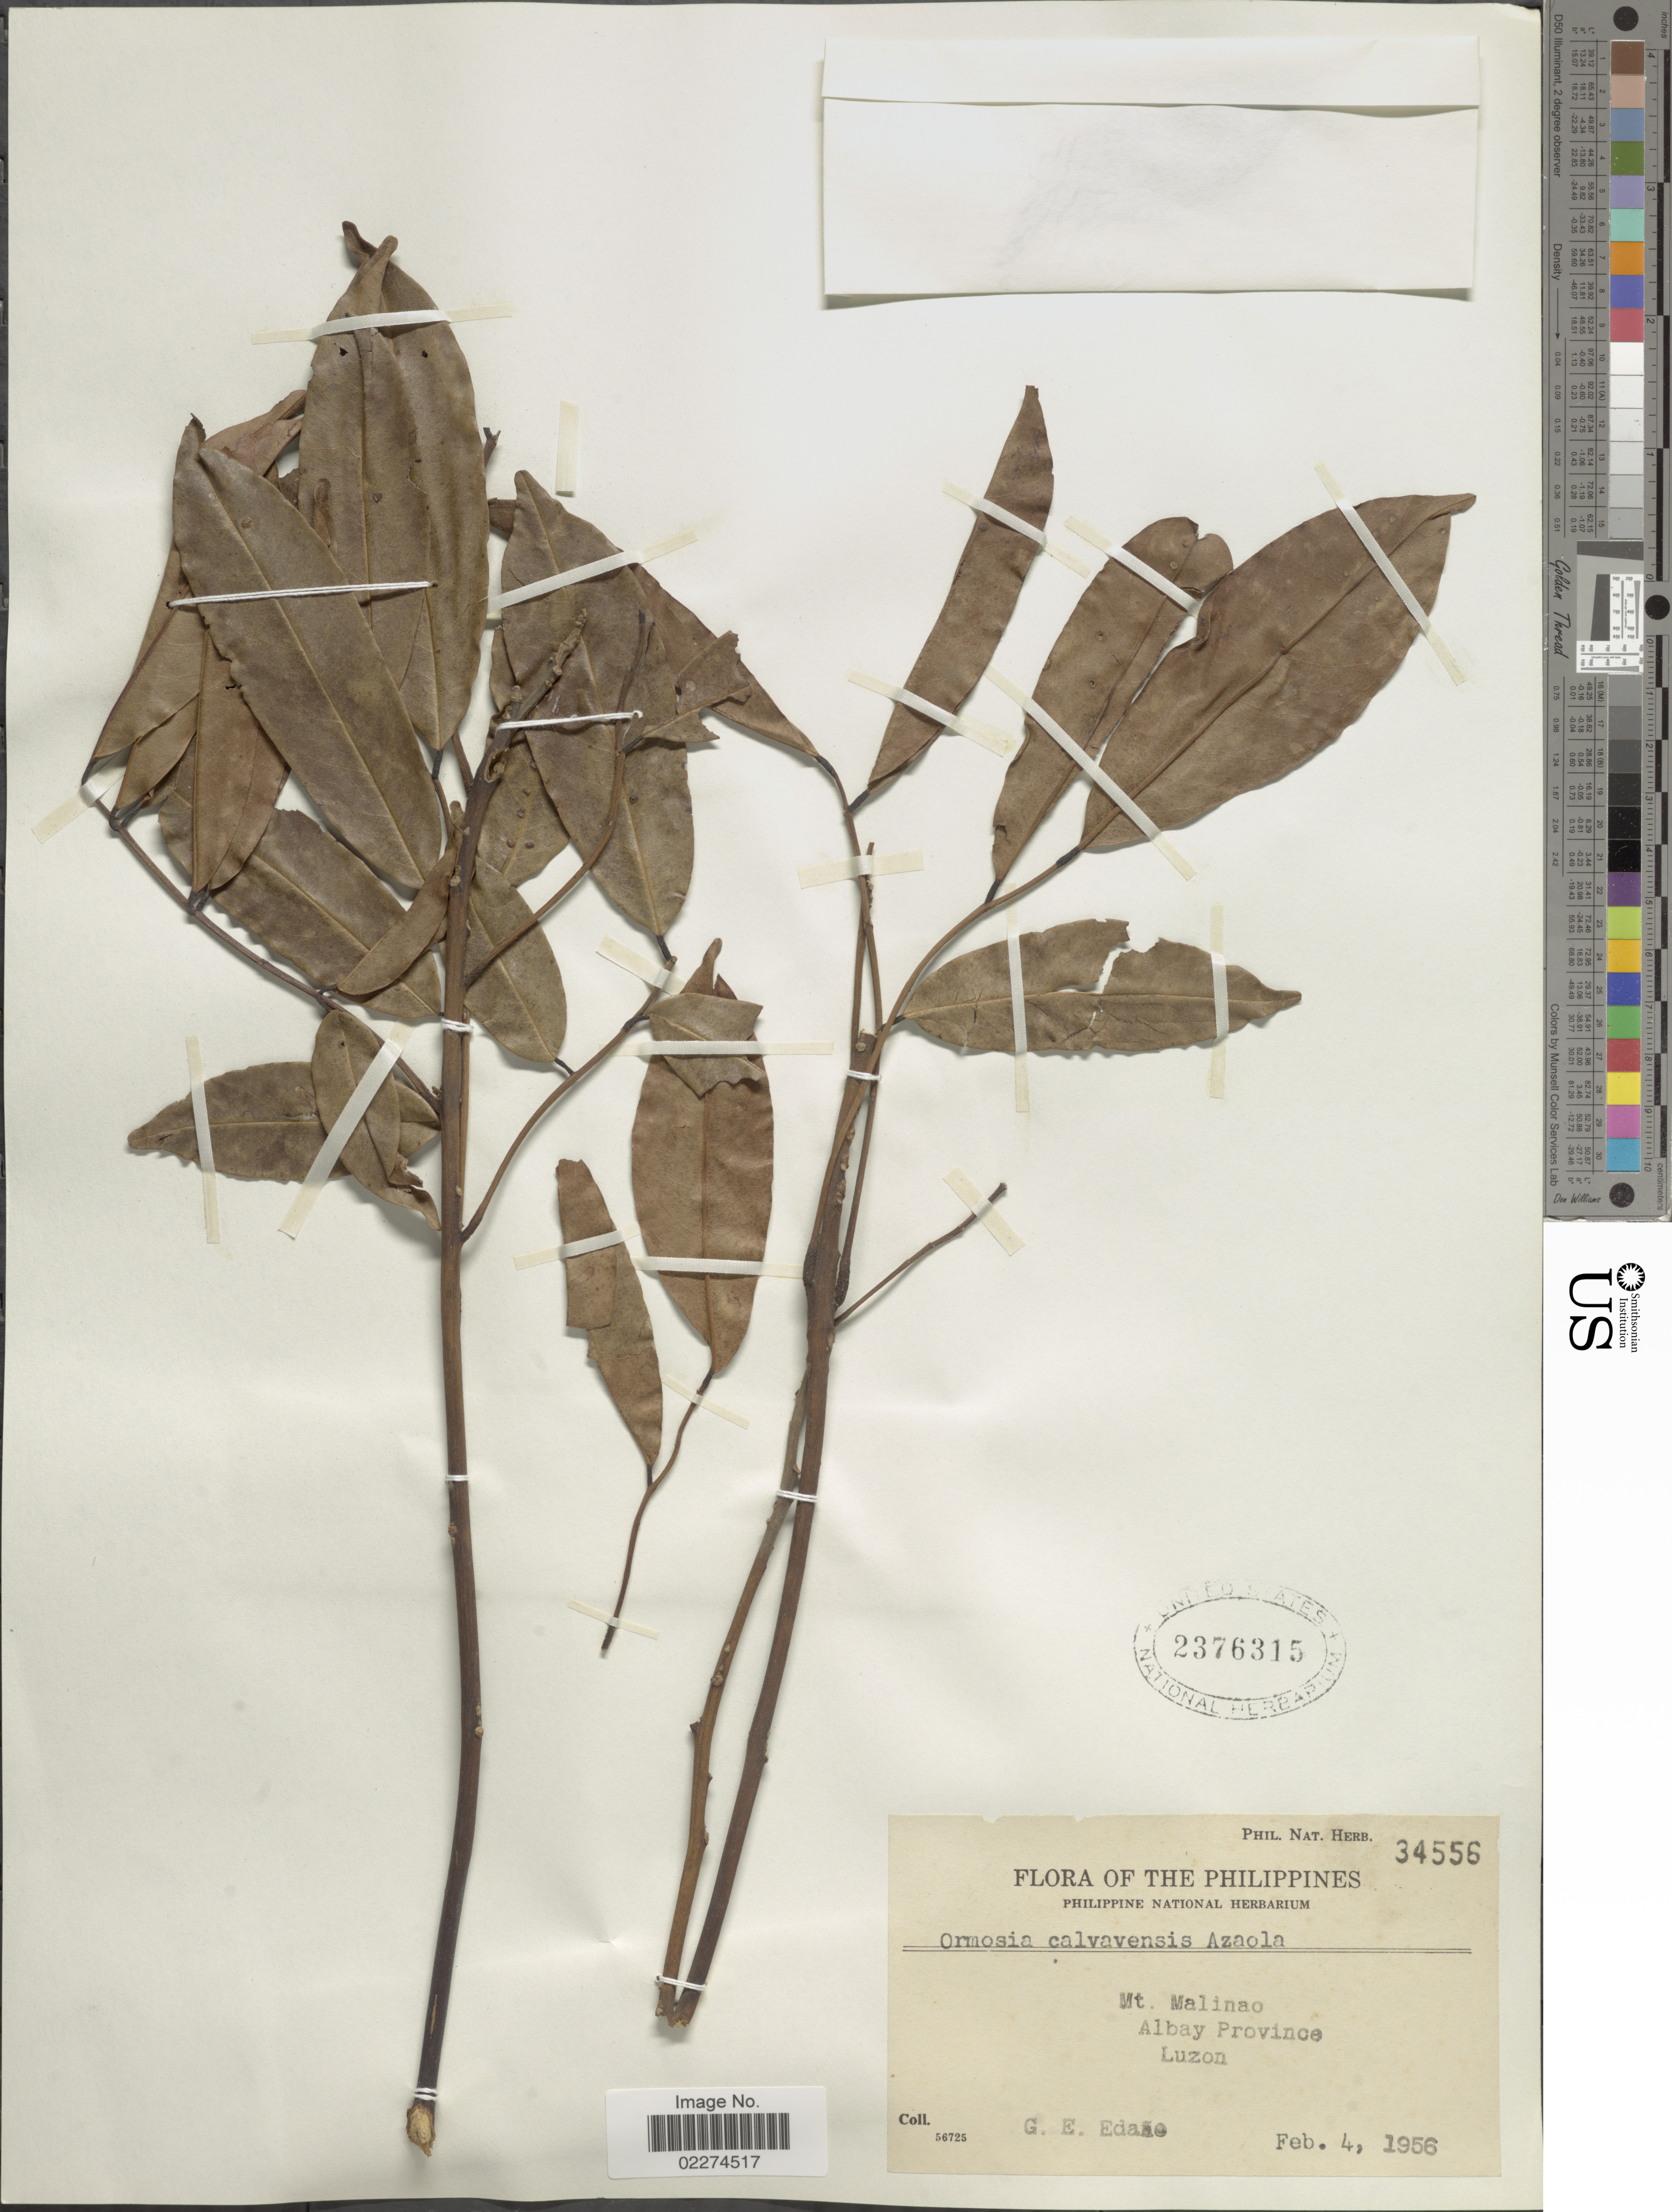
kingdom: Plantae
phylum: Tracheophyta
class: Magnoliopsida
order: Fabales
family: Fabaceae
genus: Ormosia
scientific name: Ormosia calavensis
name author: Azaola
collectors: G. E. Edaño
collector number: Phil. Nat. Herb. 34556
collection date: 1956-02-04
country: Philippines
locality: Mt. Malinao, Albay Province, Luzon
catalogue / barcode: US 2376315